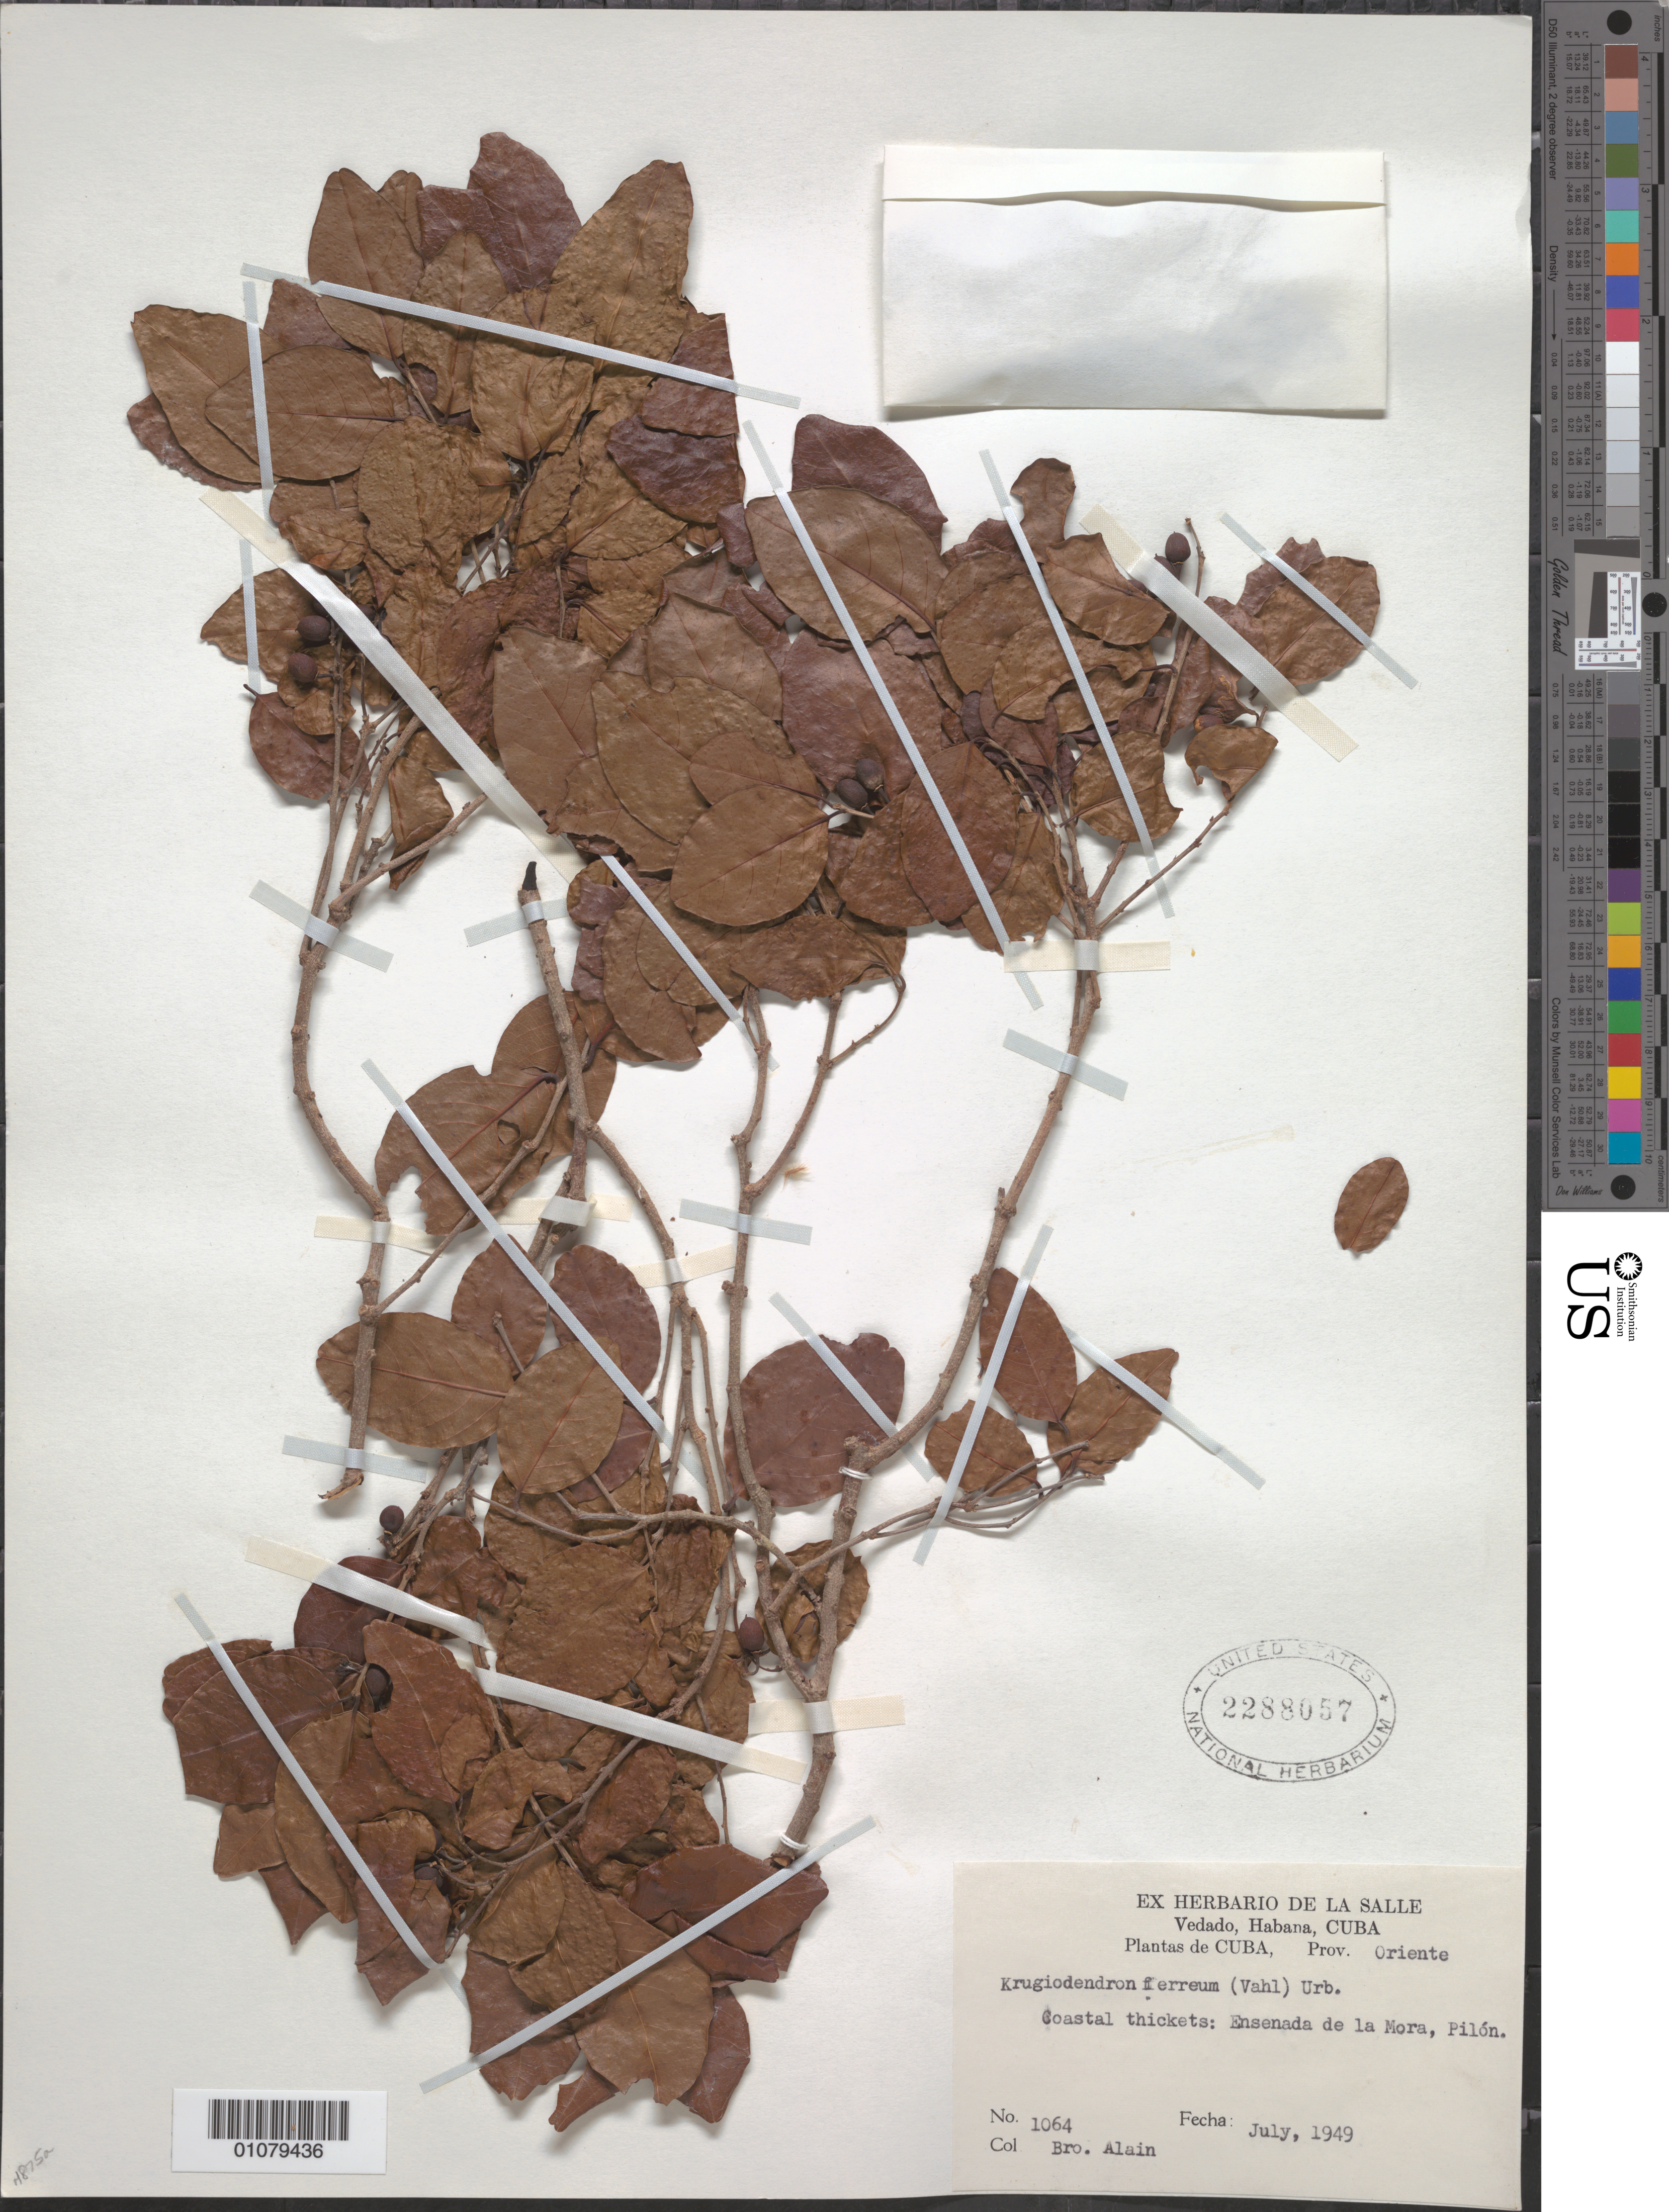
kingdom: Plantae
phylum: Tracheophyta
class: Magnoliopsida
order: Rosales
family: Rhamnaceae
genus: Krugiodendron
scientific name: Krugiodendron ferreum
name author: (Vahl) Urb.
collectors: A. H. Liogier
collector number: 1064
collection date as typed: Jul 1949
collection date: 1949-07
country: Cuba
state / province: Granma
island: Cuba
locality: Coastal thickets: Ensenada de la Mora, Pilón Prov Oriente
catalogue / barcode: US 2288057